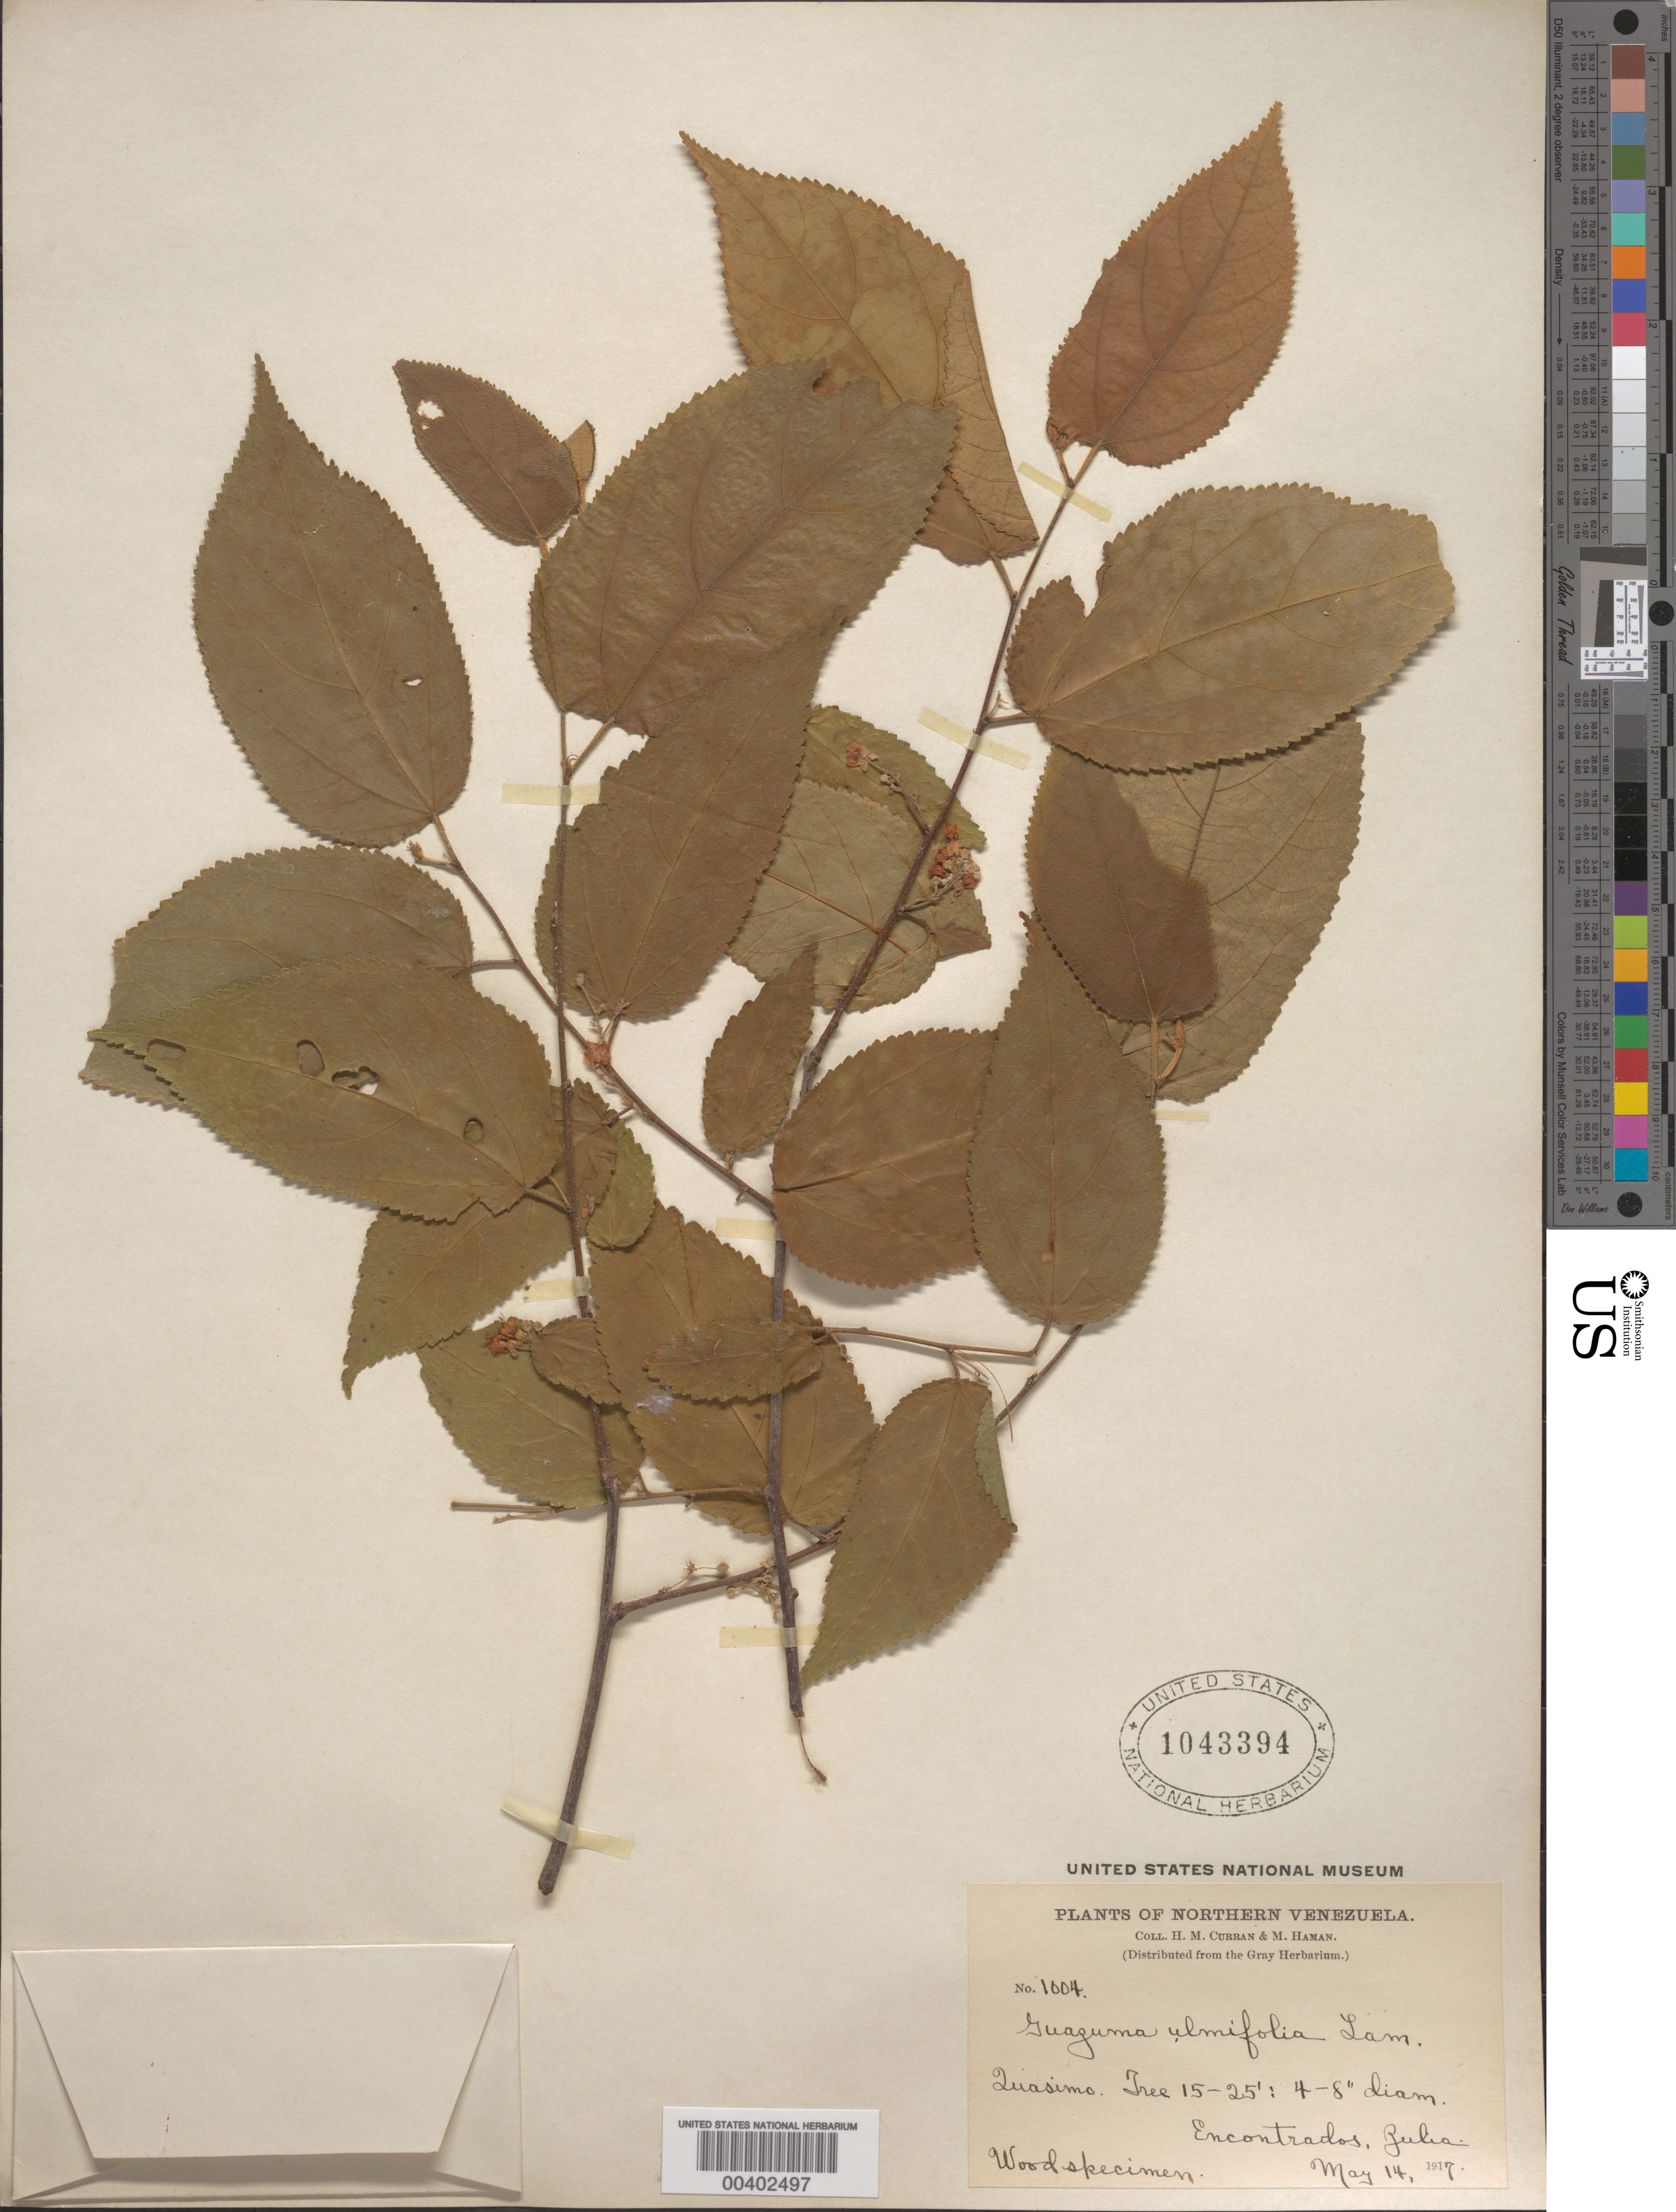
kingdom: Plantae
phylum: Tracheophyta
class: Magnoliopsida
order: Malvales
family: Malvaceae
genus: Guazuma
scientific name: Guazuma ulmifolia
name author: Lam.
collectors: H. M. Curran & M. Haman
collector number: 1004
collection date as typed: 14 May 1917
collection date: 1917-05-14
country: Venezuela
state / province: Zulia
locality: Encontrados, northern Venezuela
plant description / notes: Common name: Guasimo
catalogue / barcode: US 1043394